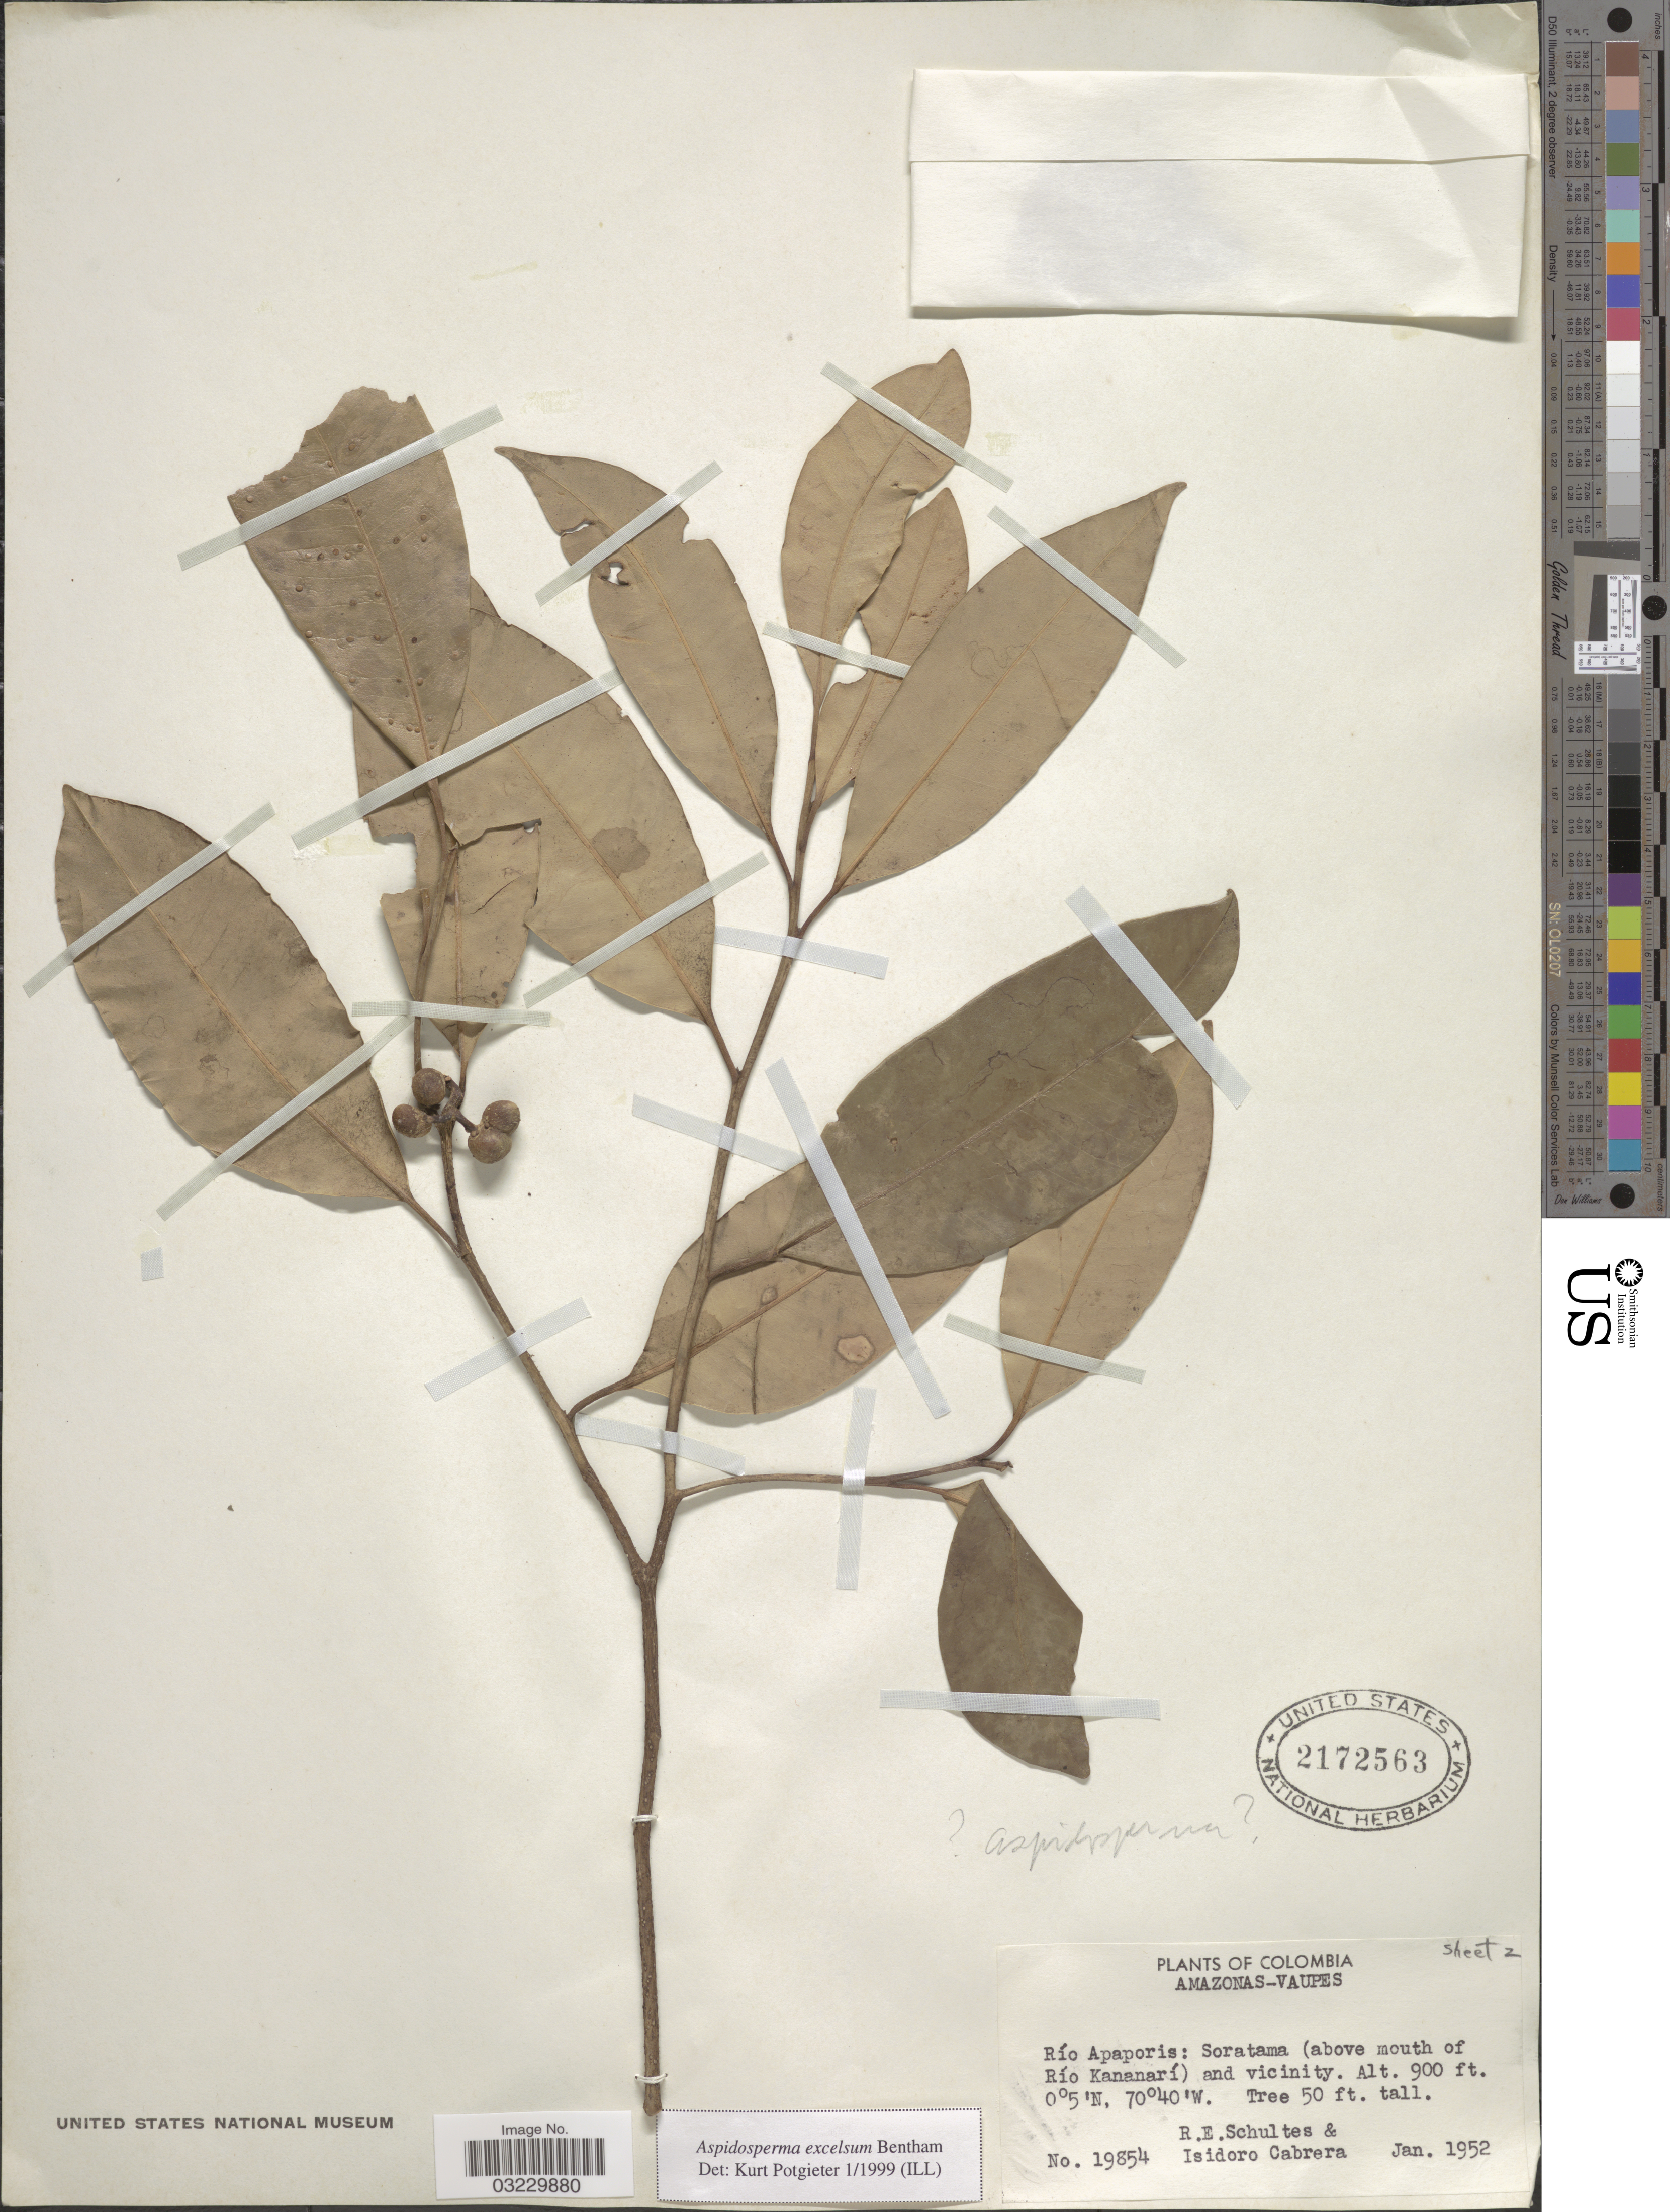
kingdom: Plantae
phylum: Tracheophyta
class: Magnoliopsida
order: Gentianales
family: Apocynaceae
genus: Aspidosperma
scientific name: Aspidosperma excelsum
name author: Benth.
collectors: R. E. Schultes & I. Cabrera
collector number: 19854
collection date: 1952-01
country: Colombia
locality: Amazonas-Vaupes. Río Apaporis: Soratama (above mouth of Río Kananarí) and vicinity.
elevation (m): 274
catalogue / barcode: US 2172563